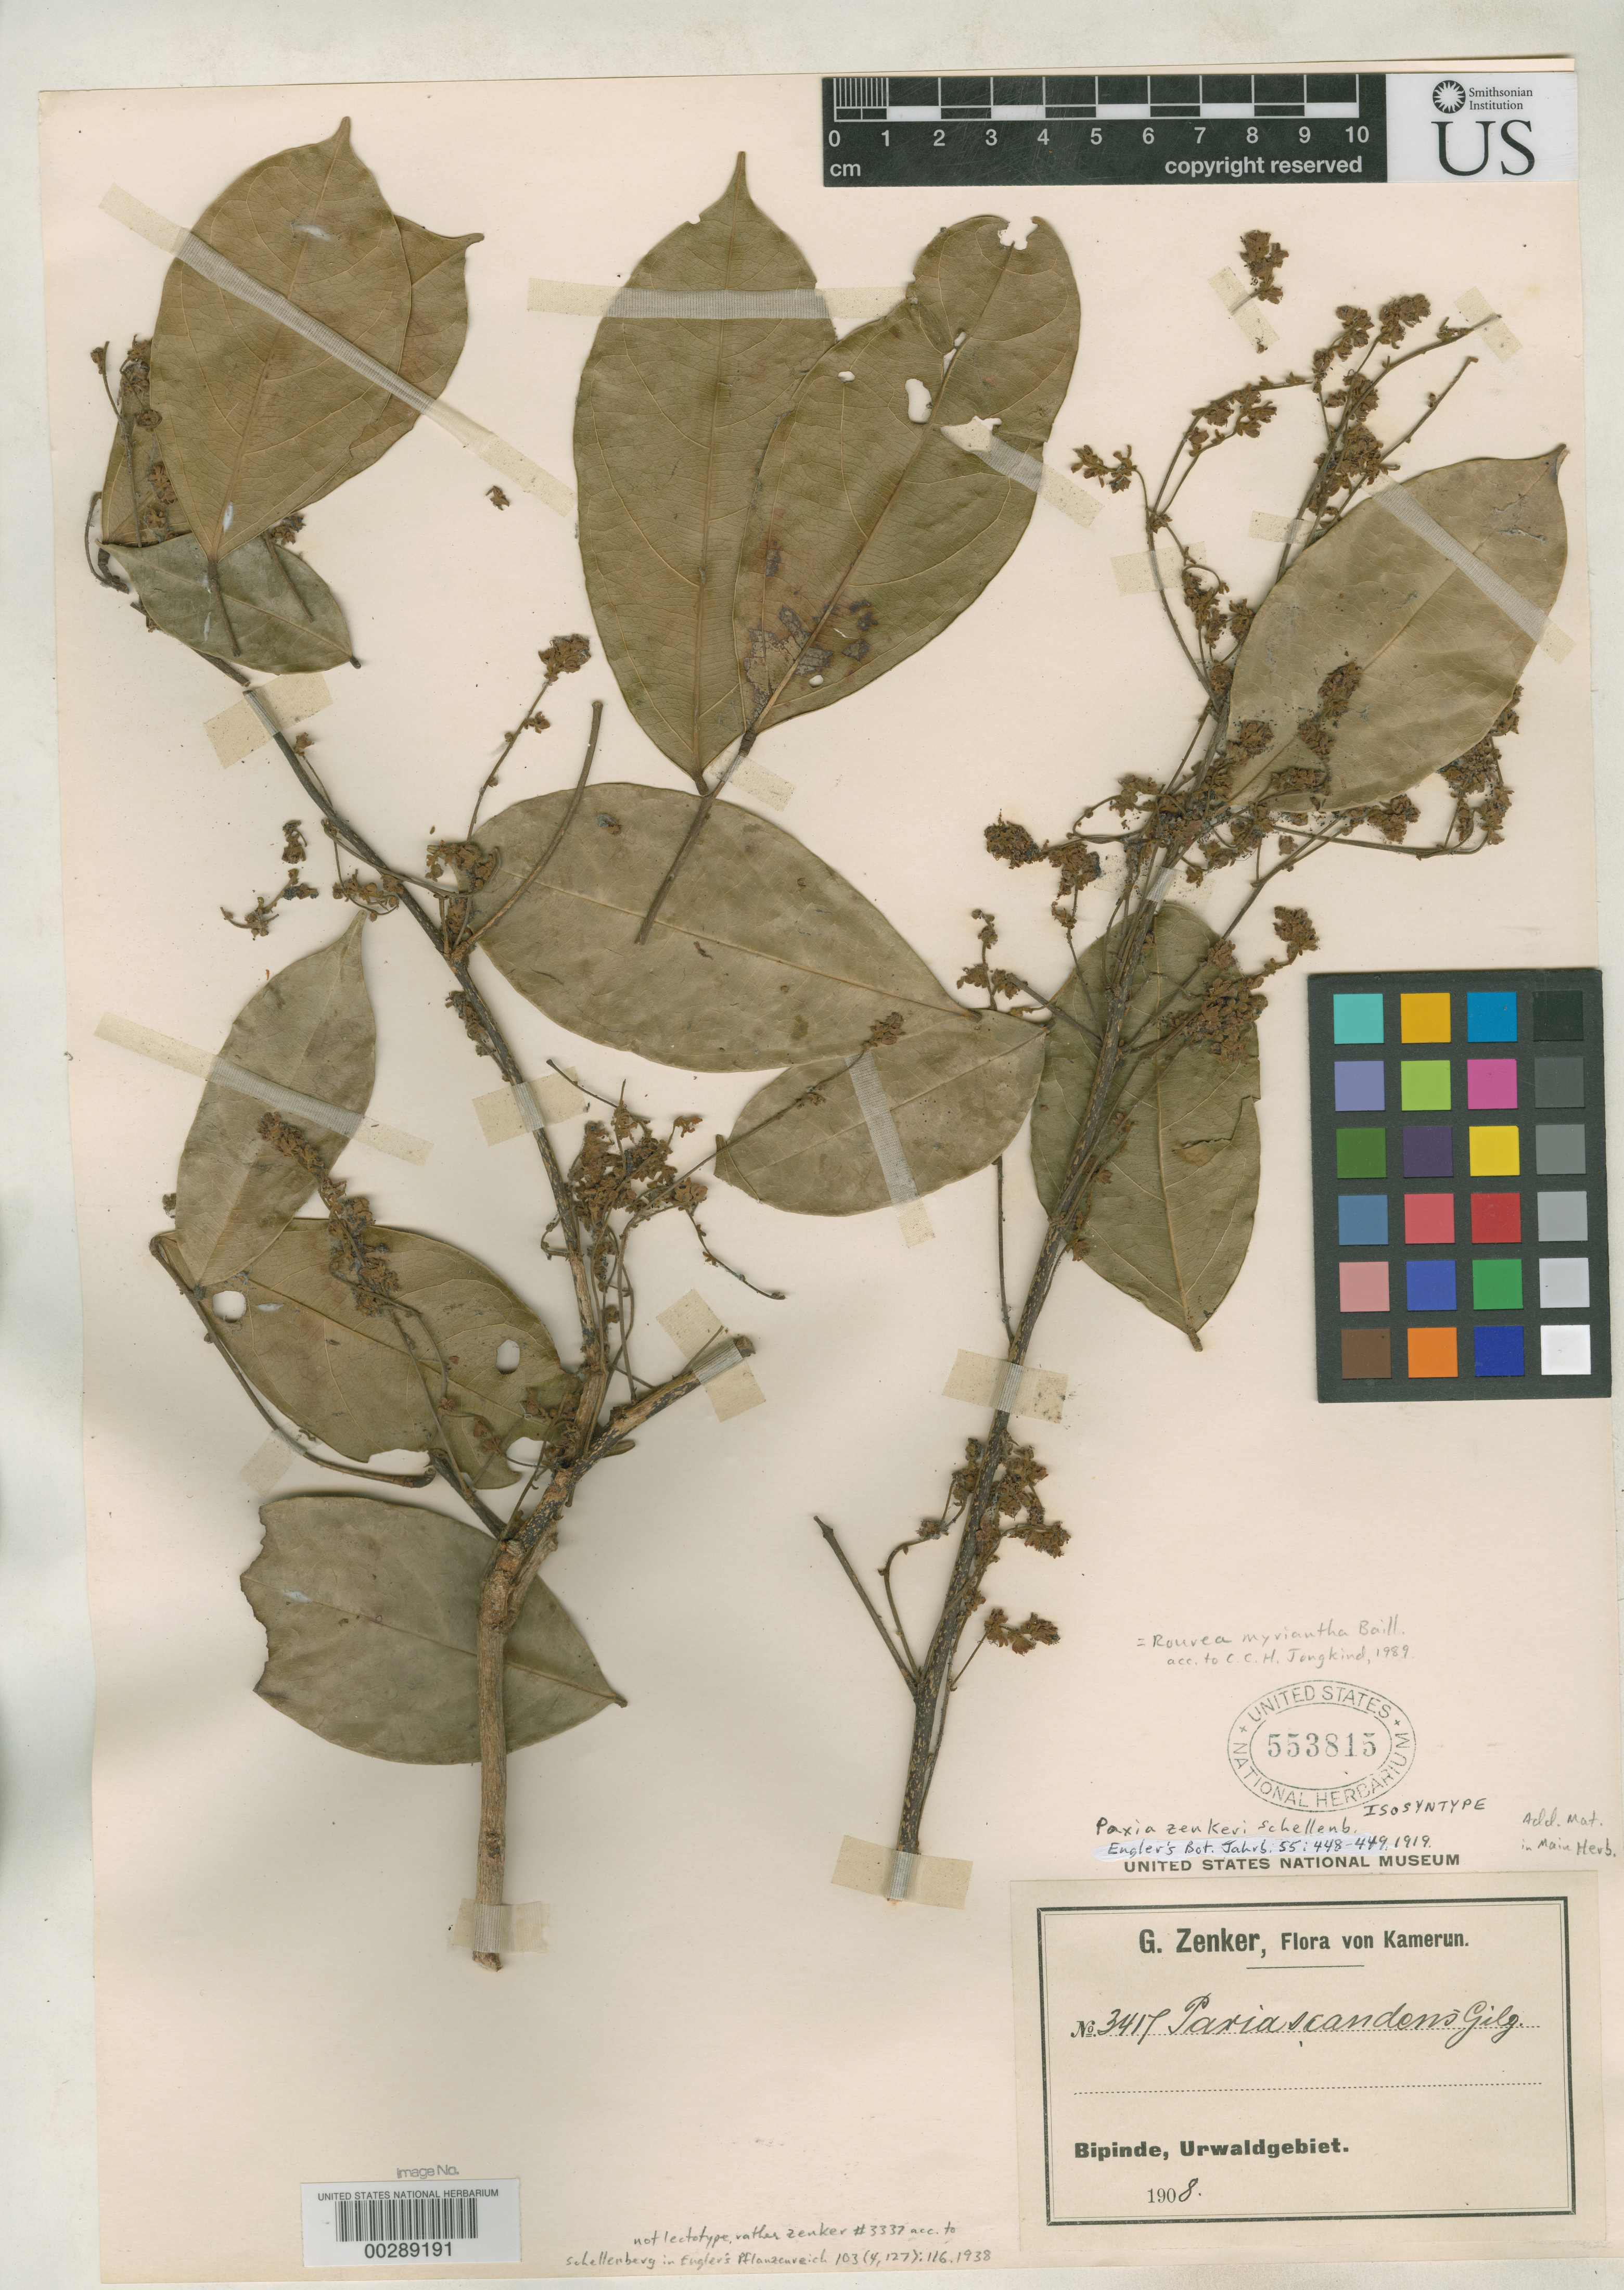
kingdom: Plantae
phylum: Tracheophyta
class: Magnoliopsida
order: Oxalidales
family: Connaraceae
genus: Paxia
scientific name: Paxia zenkeri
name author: G. Schellenb.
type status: Isosyntype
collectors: G. A. Zenker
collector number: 3417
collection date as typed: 1908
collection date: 1908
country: Cameroon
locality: Bipinde, Urwaldgebiet.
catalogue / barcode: US 553815